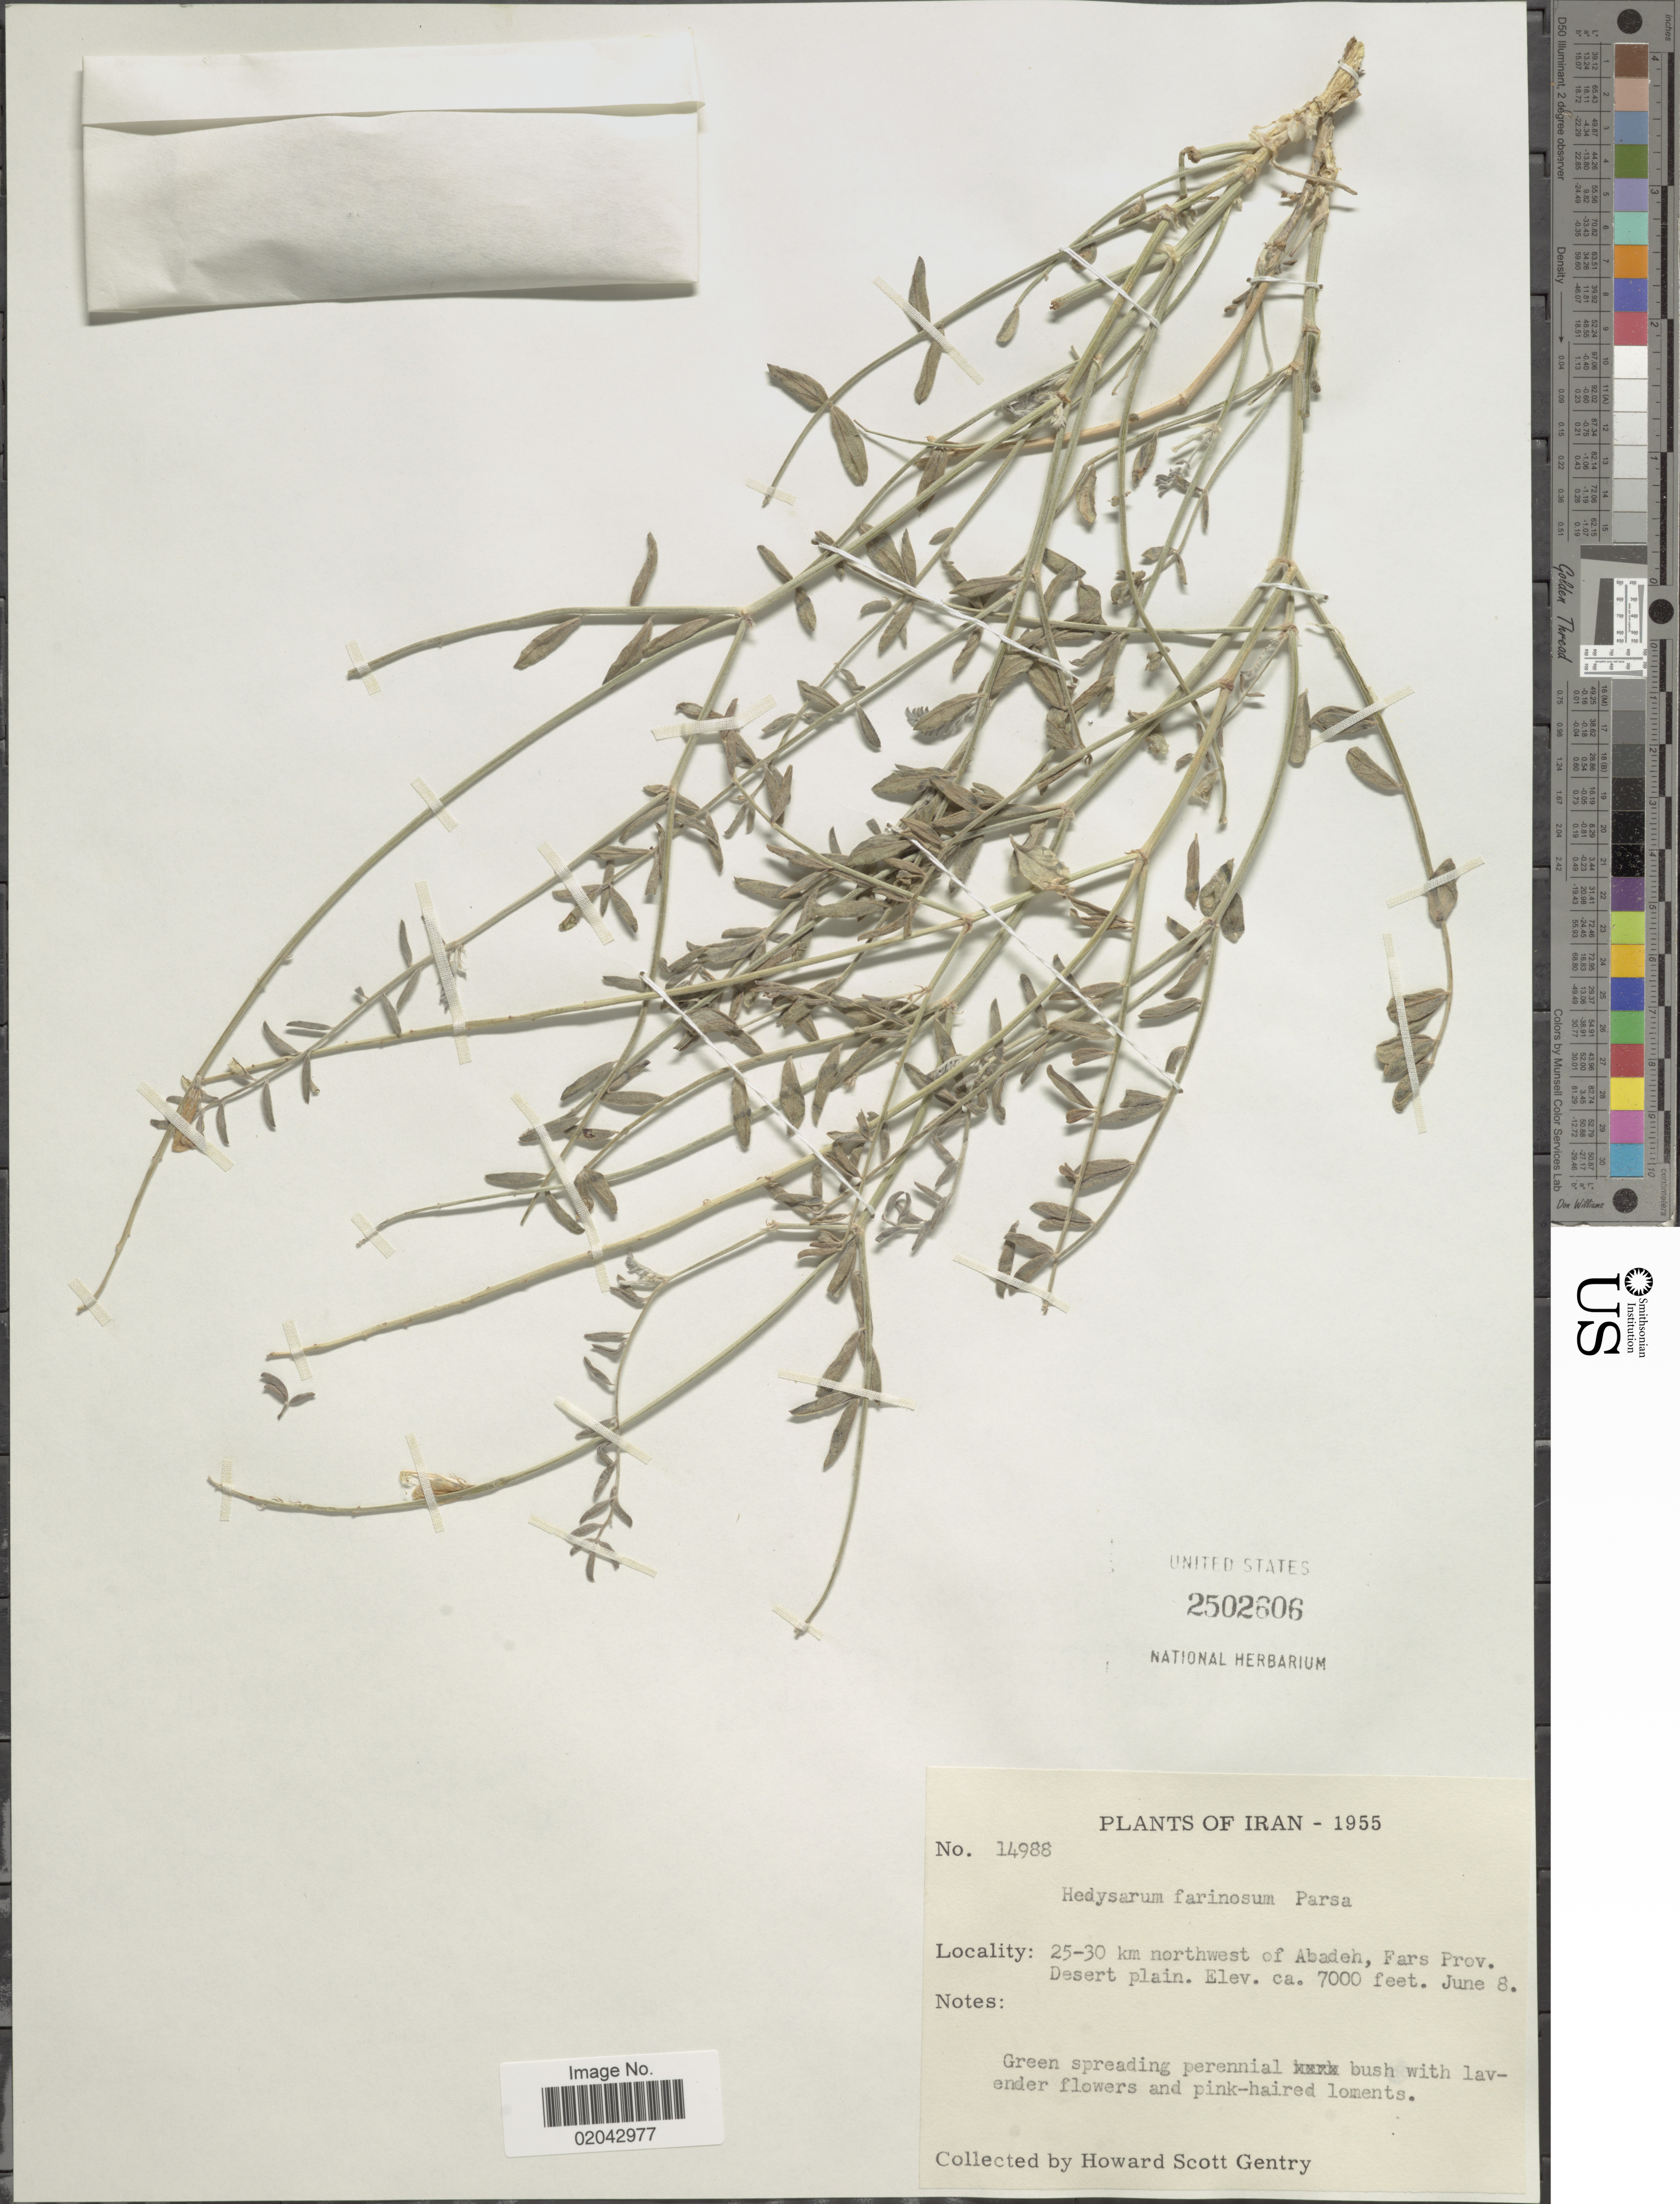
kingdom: Plantae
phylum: Tracheophyta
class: Magnoliopsida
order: Fabales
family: Fabaceae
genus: Hedysarum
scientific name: Hedysarum farinosum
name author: Parsa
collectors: H. S. Gentry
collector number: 14988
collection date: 1955-06-08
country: Iran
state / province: Fars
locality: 25-30 km northwest of Abadeh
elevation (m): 2134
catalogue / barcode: US 2502606